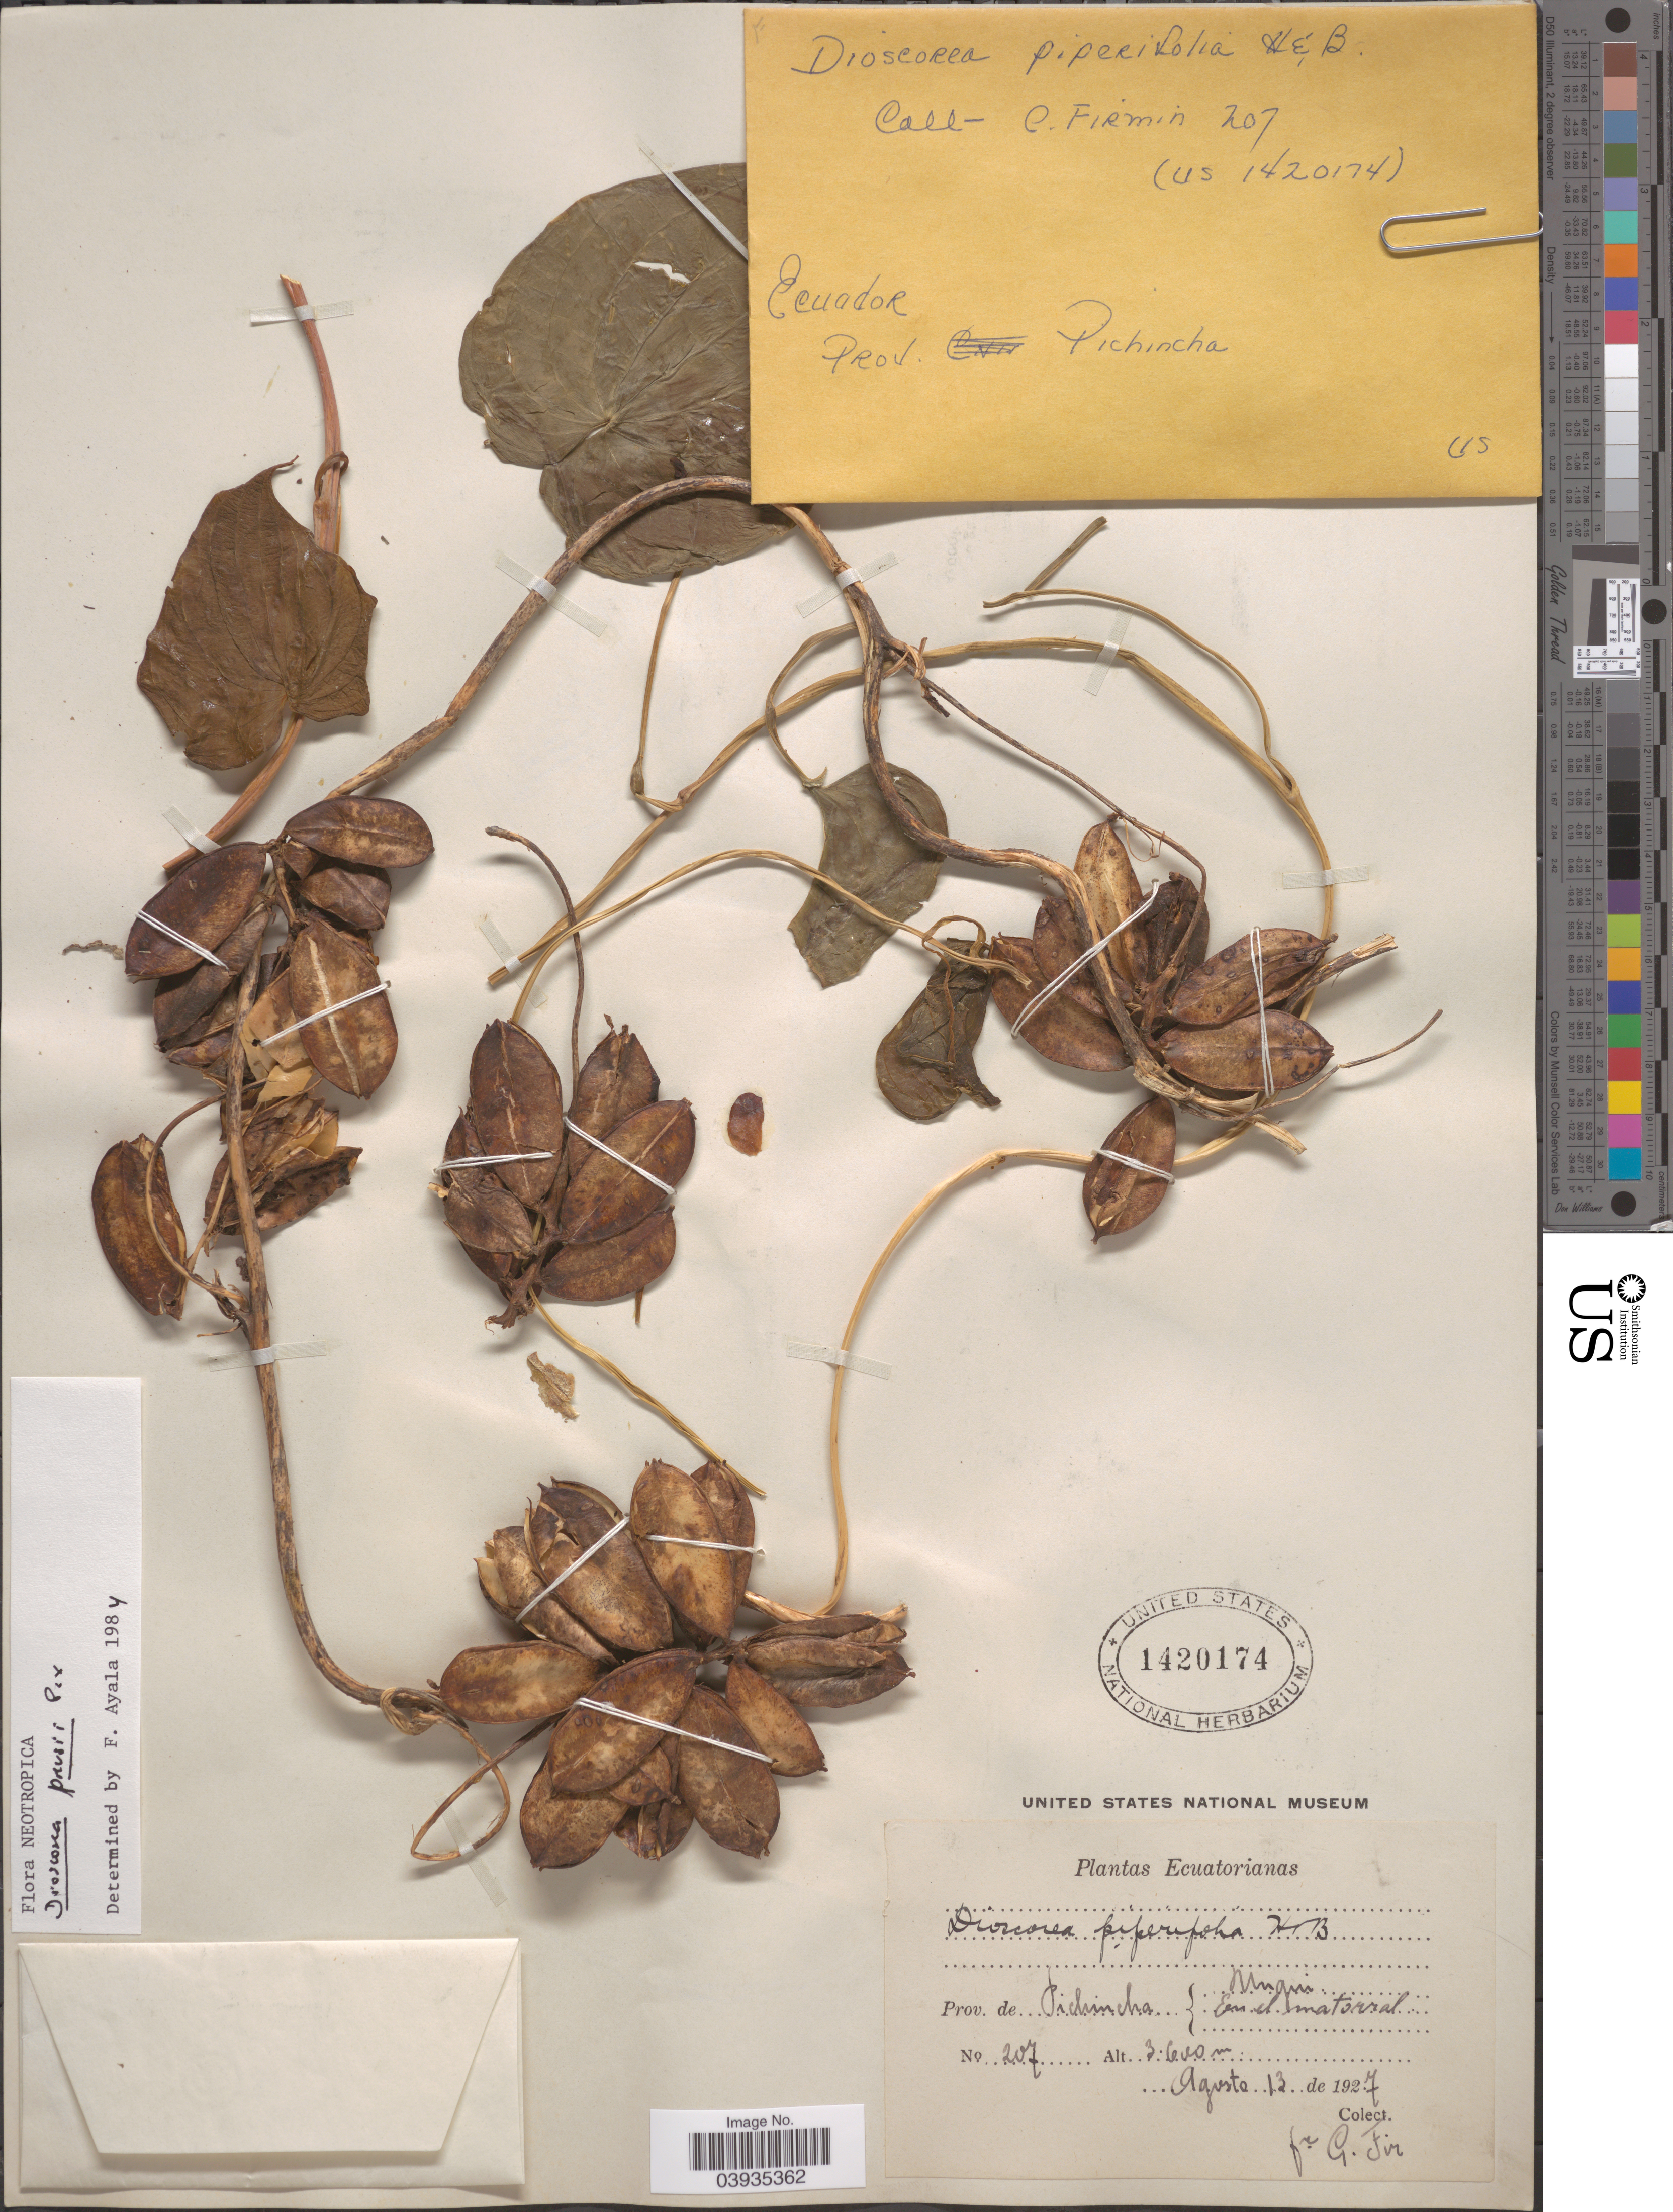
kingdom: Plantae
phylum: Tracheophyta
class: Liliopsida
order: Dioscoreales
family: Dioscoreaceae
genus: Dioscorea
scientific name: Dioscorea preussii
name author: Pax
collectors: C. Firmin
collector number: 207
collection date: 1927-08-13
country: Ecuador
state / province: Pichincha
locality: Ungui, En el matorral.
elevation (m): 3600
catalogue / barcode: US 1420174